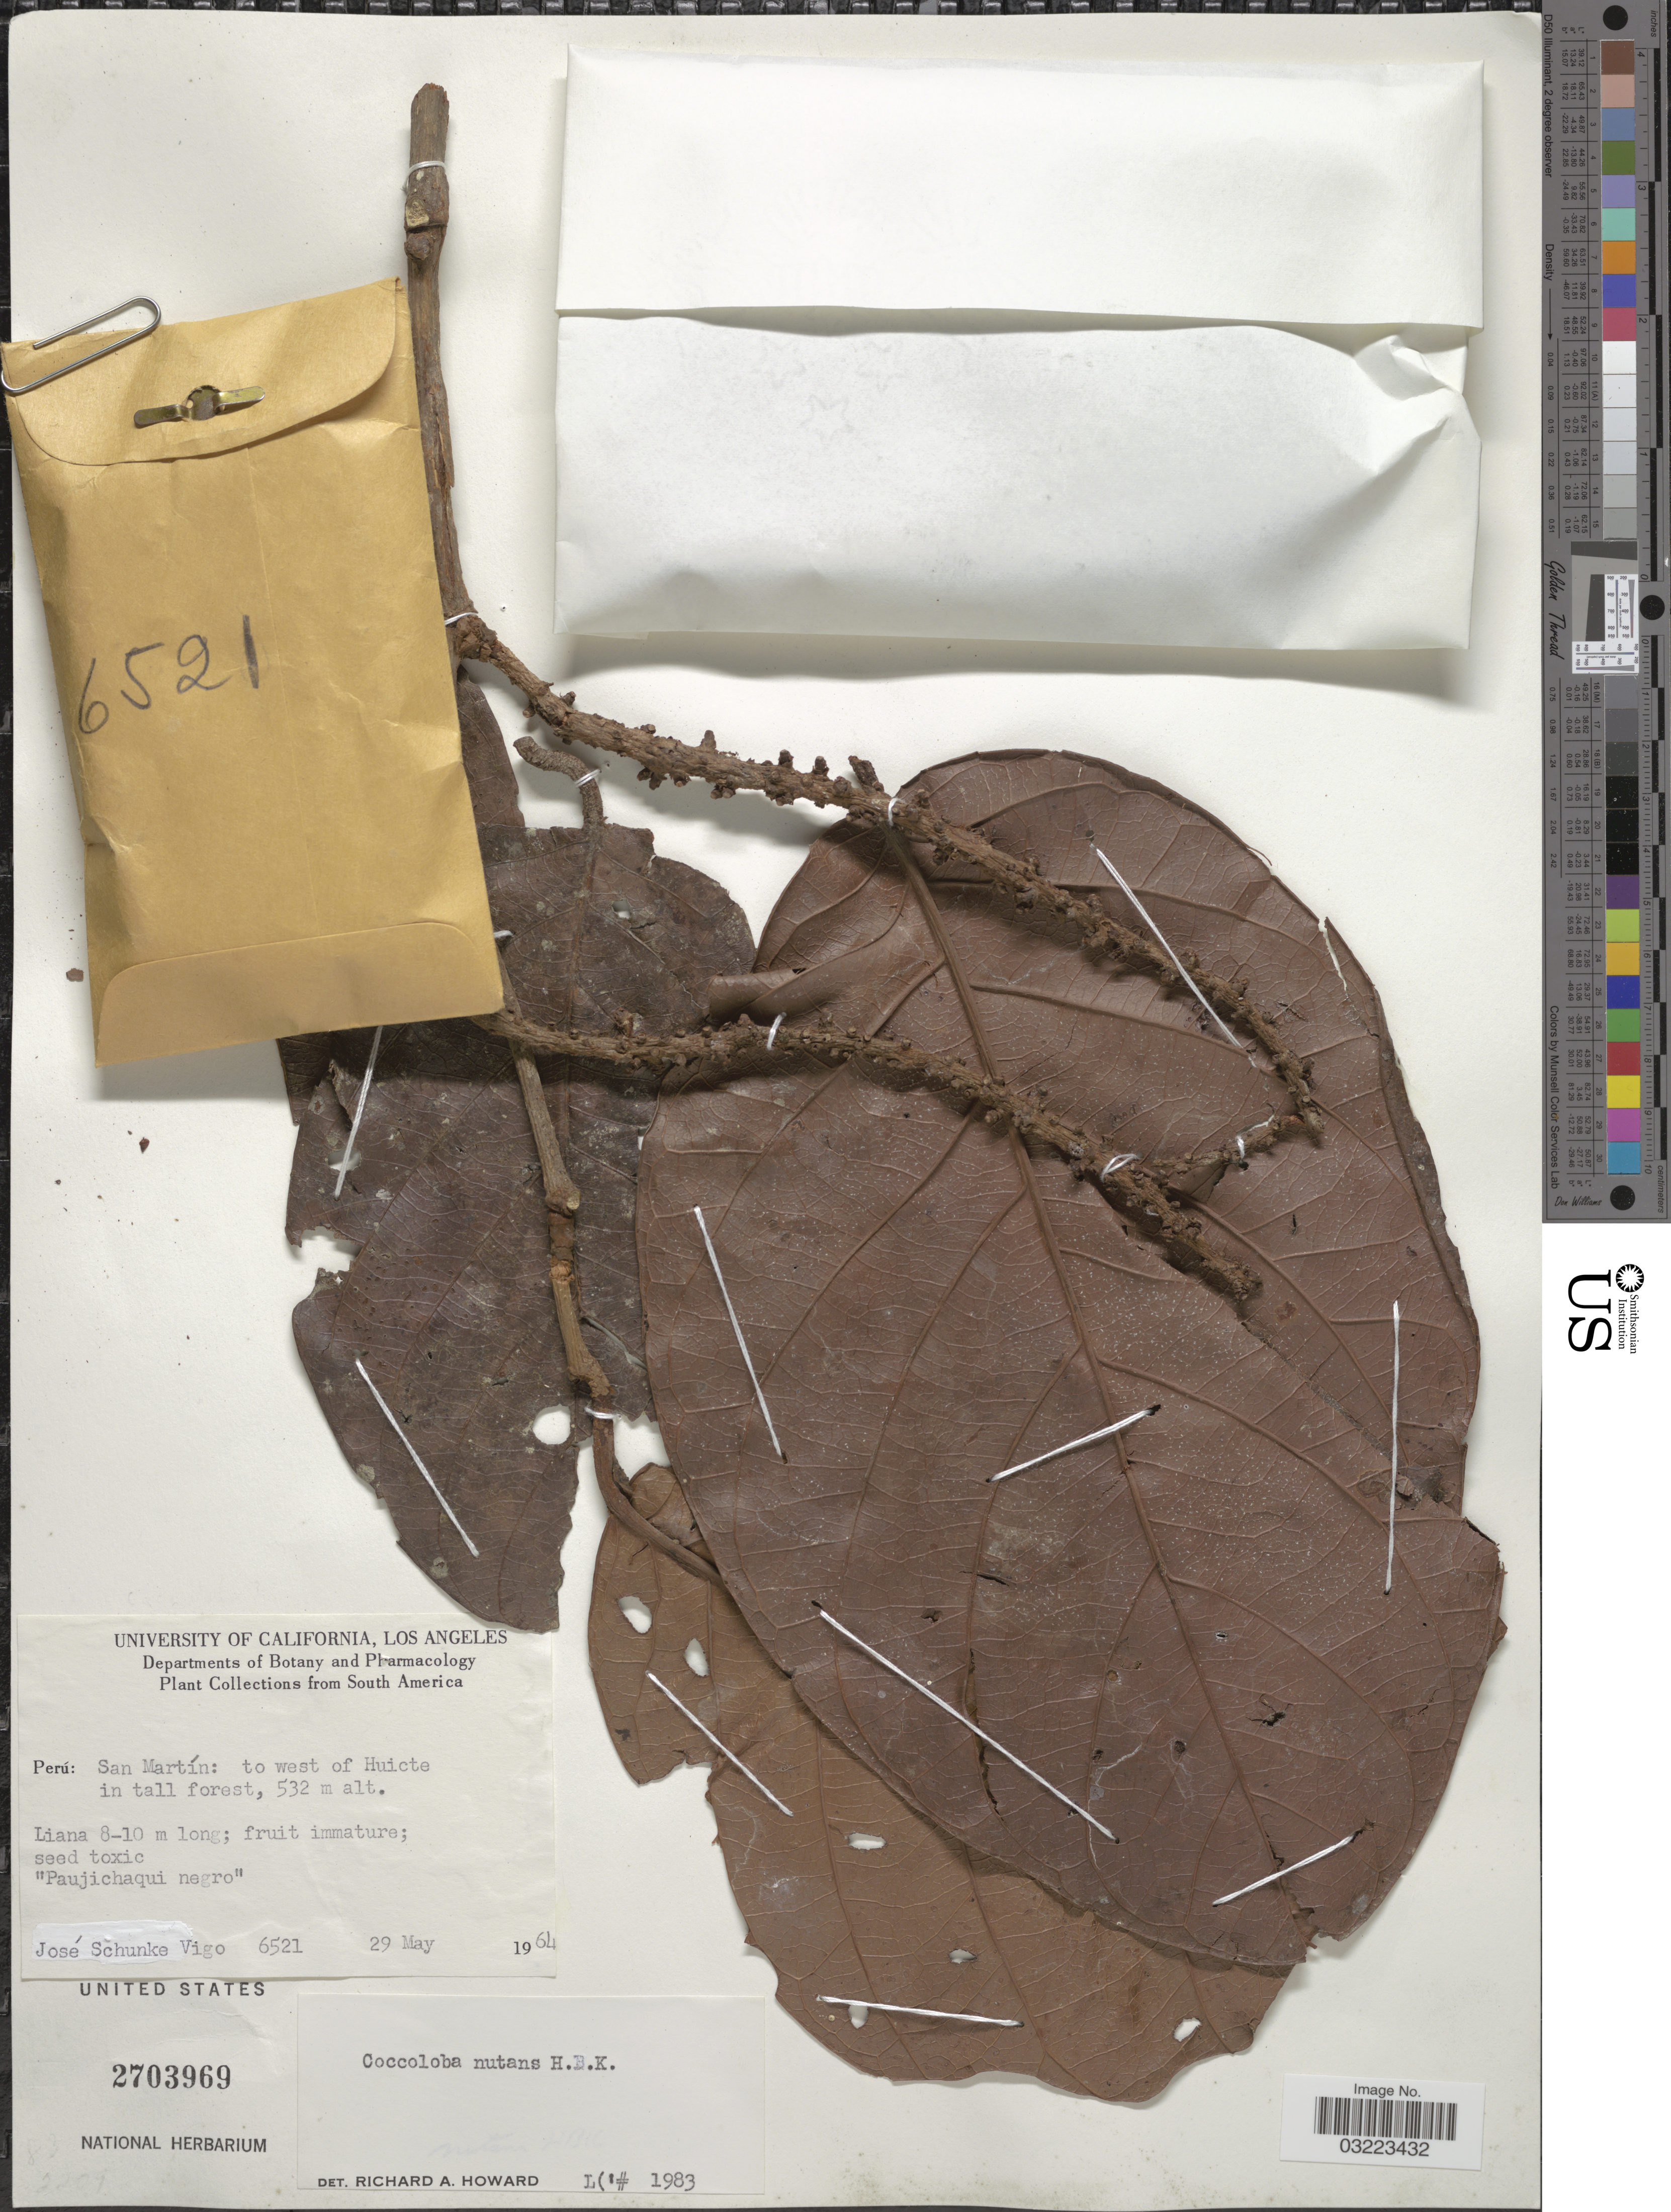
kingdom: Plantae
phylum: Tracheophyta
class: Magnoliopsida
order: Caryophyllales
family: Polygonaceae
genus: Coccoloba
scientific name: Coccoloba nutans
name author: Kunth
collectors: J. Schunke Vigo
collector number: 6521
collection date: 1964-05-29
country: Peru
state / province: San Martín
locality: To west of Huicte.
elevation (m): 532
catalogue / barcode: US 2703969